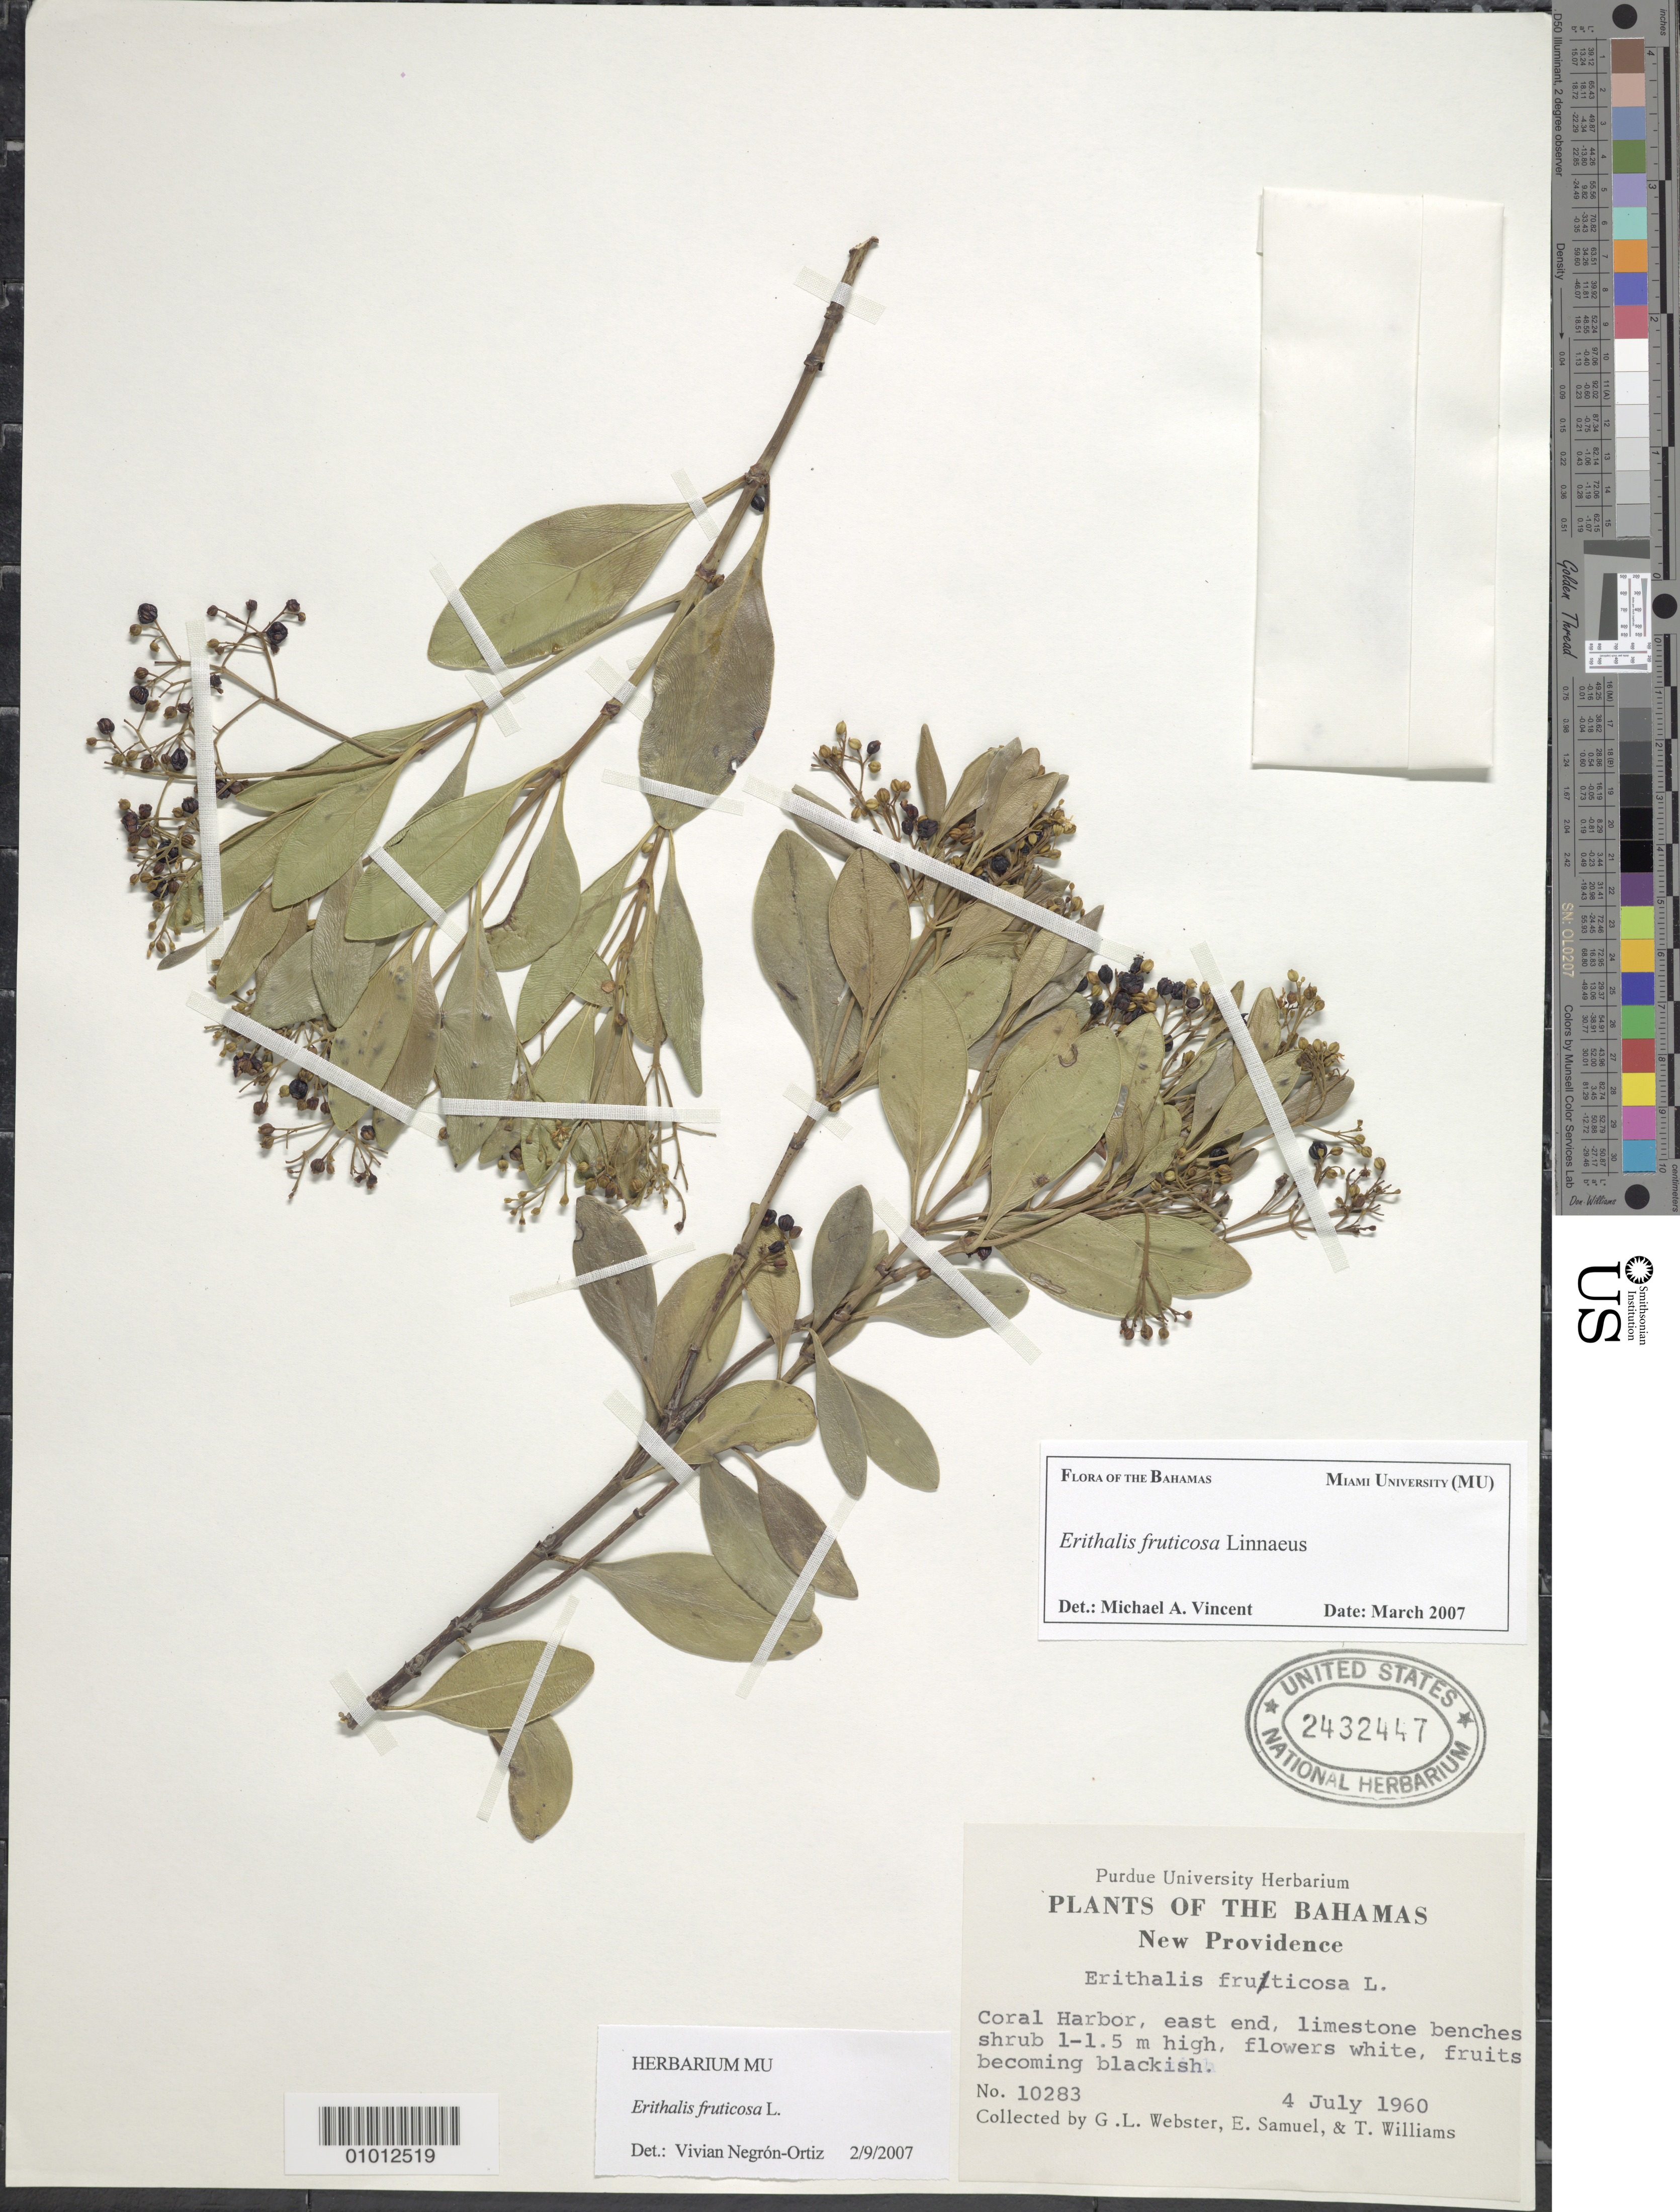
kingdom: Plantae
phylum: Tracheophyta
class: Magnoliopsida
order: Gentianales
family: Rubiaceae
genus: Erithalis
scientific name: Erithalis fruticosa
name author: L.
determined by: Vincent, M. A.; Negrón-Ortiz, V.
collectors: G. L. Webster, E. Samuel & T. Williams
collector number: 10283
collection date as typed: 04 Jul 1960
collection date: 1960-07-04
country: Bahamas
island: New Providence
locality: New Providence, Coral Harbor, east end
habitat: Limestone benches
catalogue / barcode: US 2432447